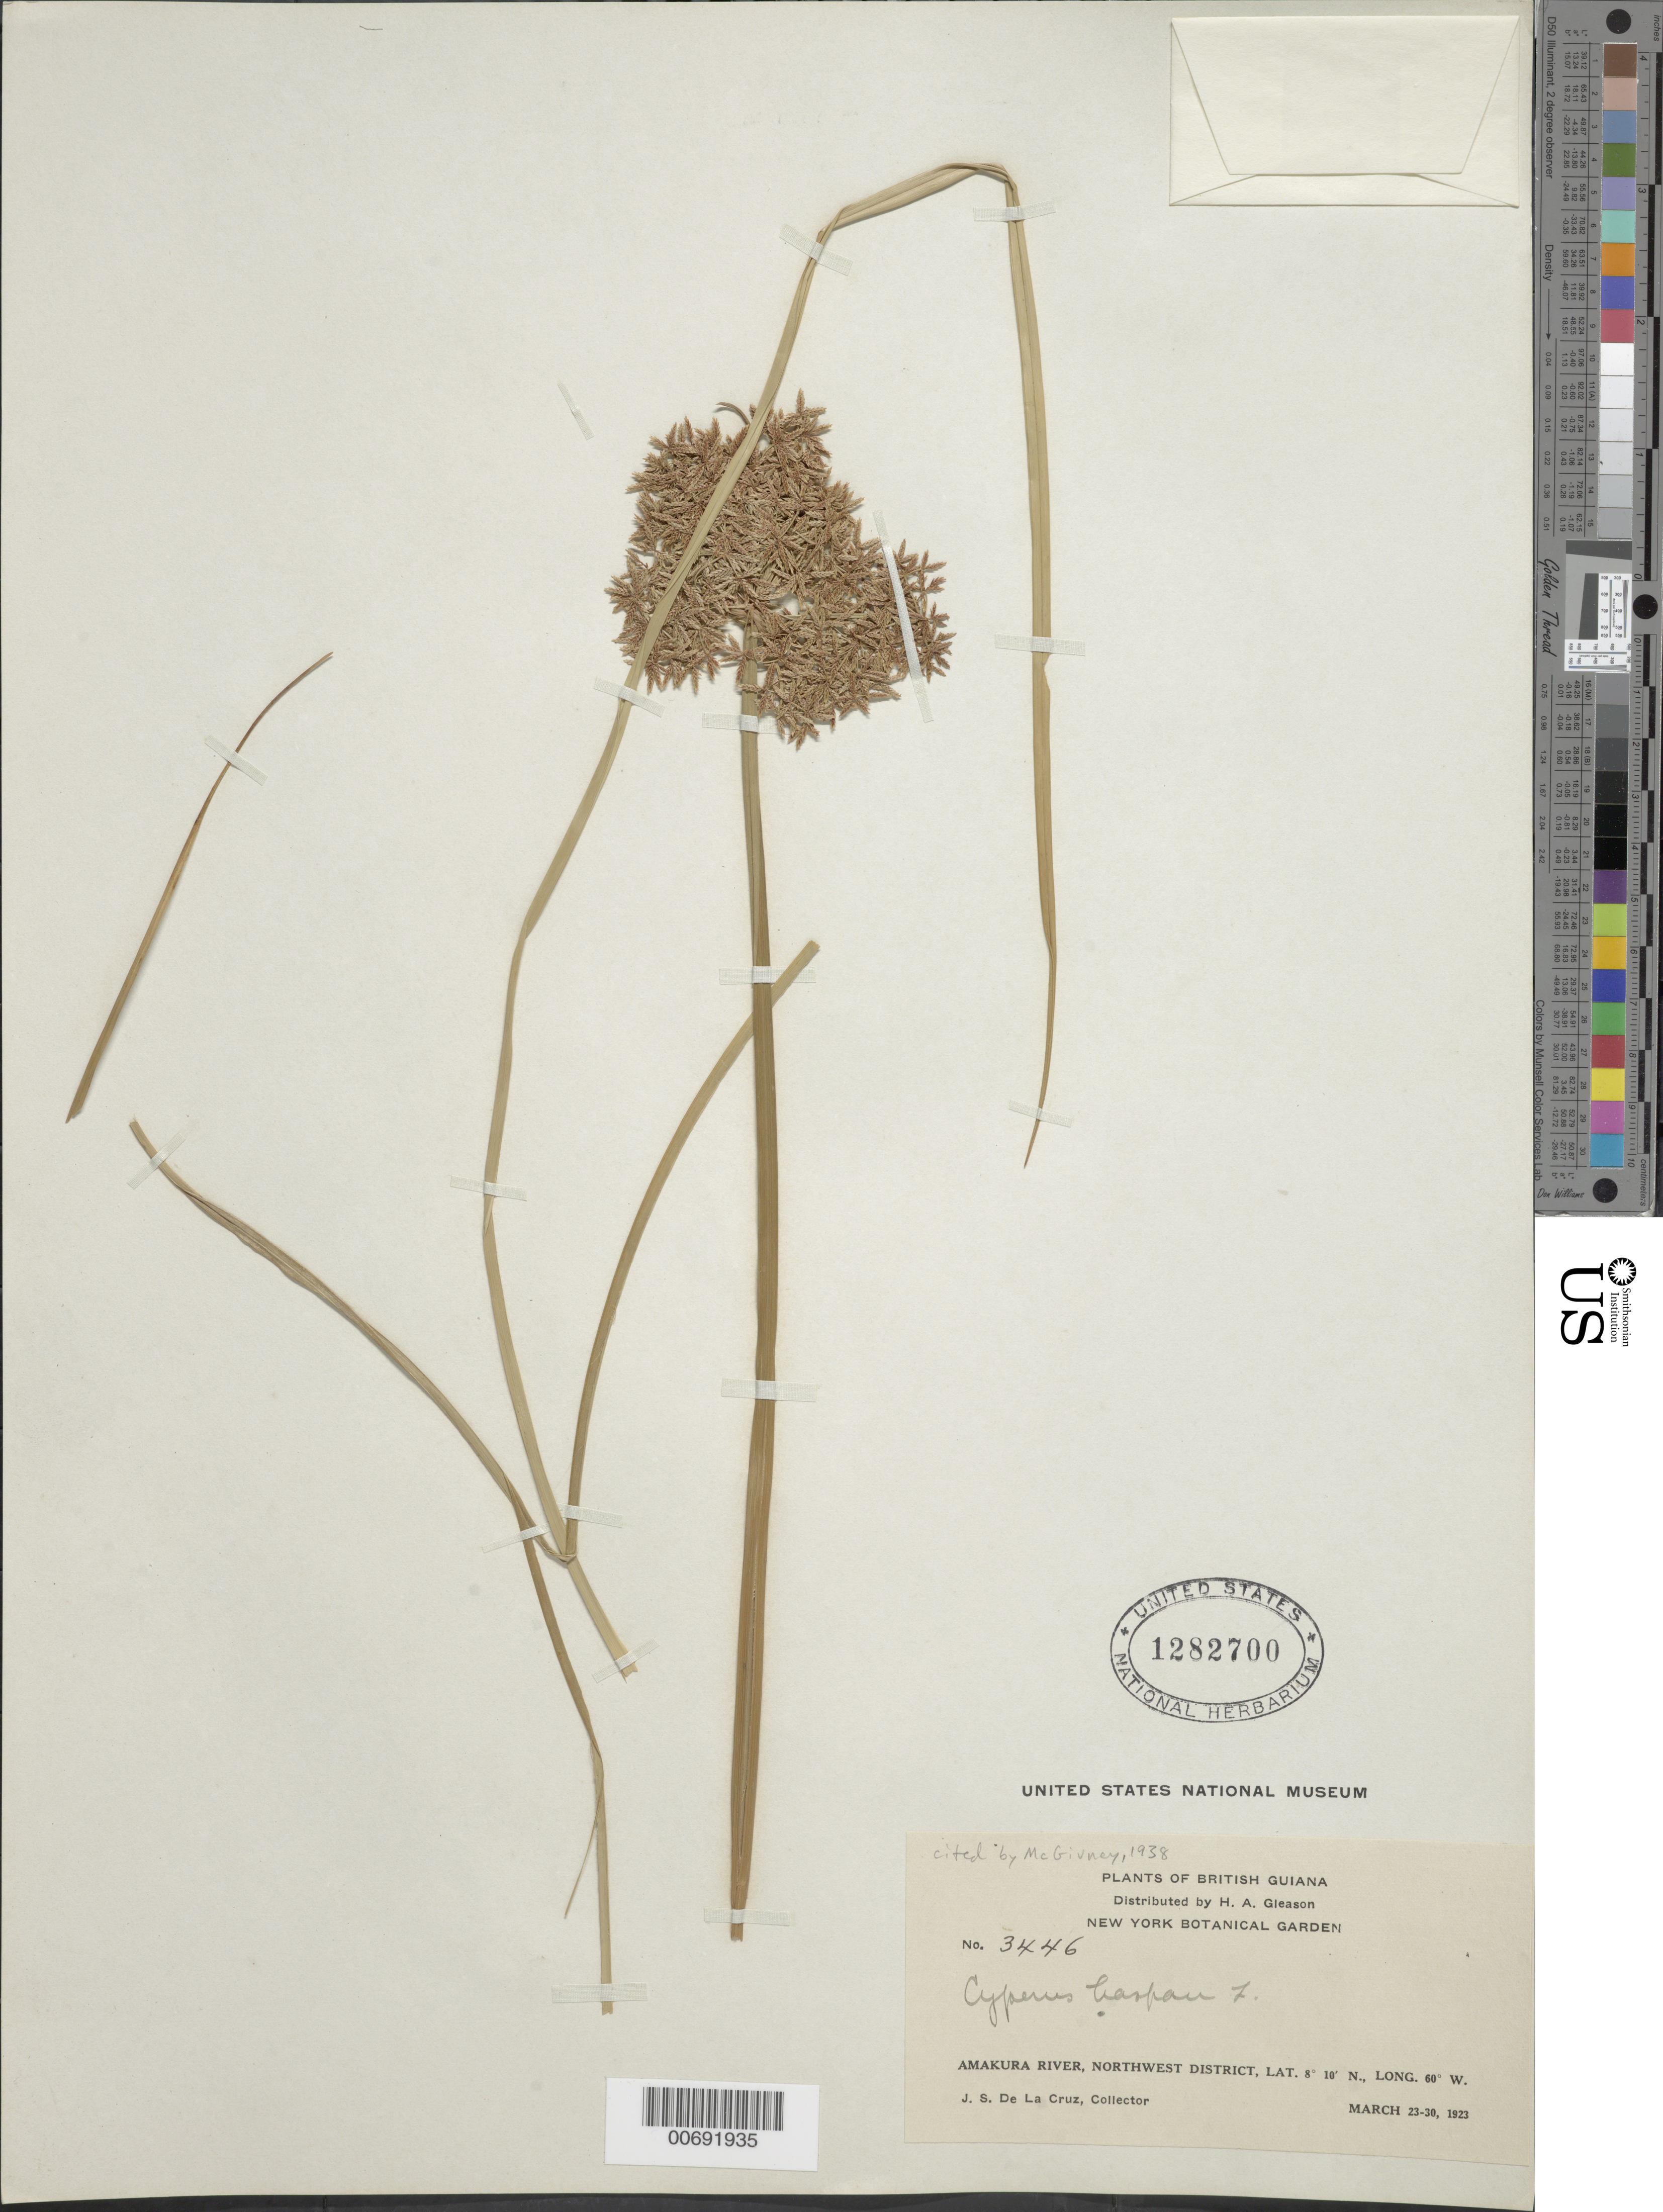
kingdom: Plantae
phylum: Tracheophyta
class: Liliopsida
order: Poales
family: Cyperaceae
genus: Cyperus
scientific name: Cyperus haspan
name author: L.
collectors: J. S. de la Cruz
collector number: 3446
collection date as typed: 23-Mar-23 to 30-Mar-23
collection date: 1923-03-23/1923-03-30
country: Guyana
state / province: Barima-Waini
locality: Amakura R., NW District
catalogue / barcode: US 1282700